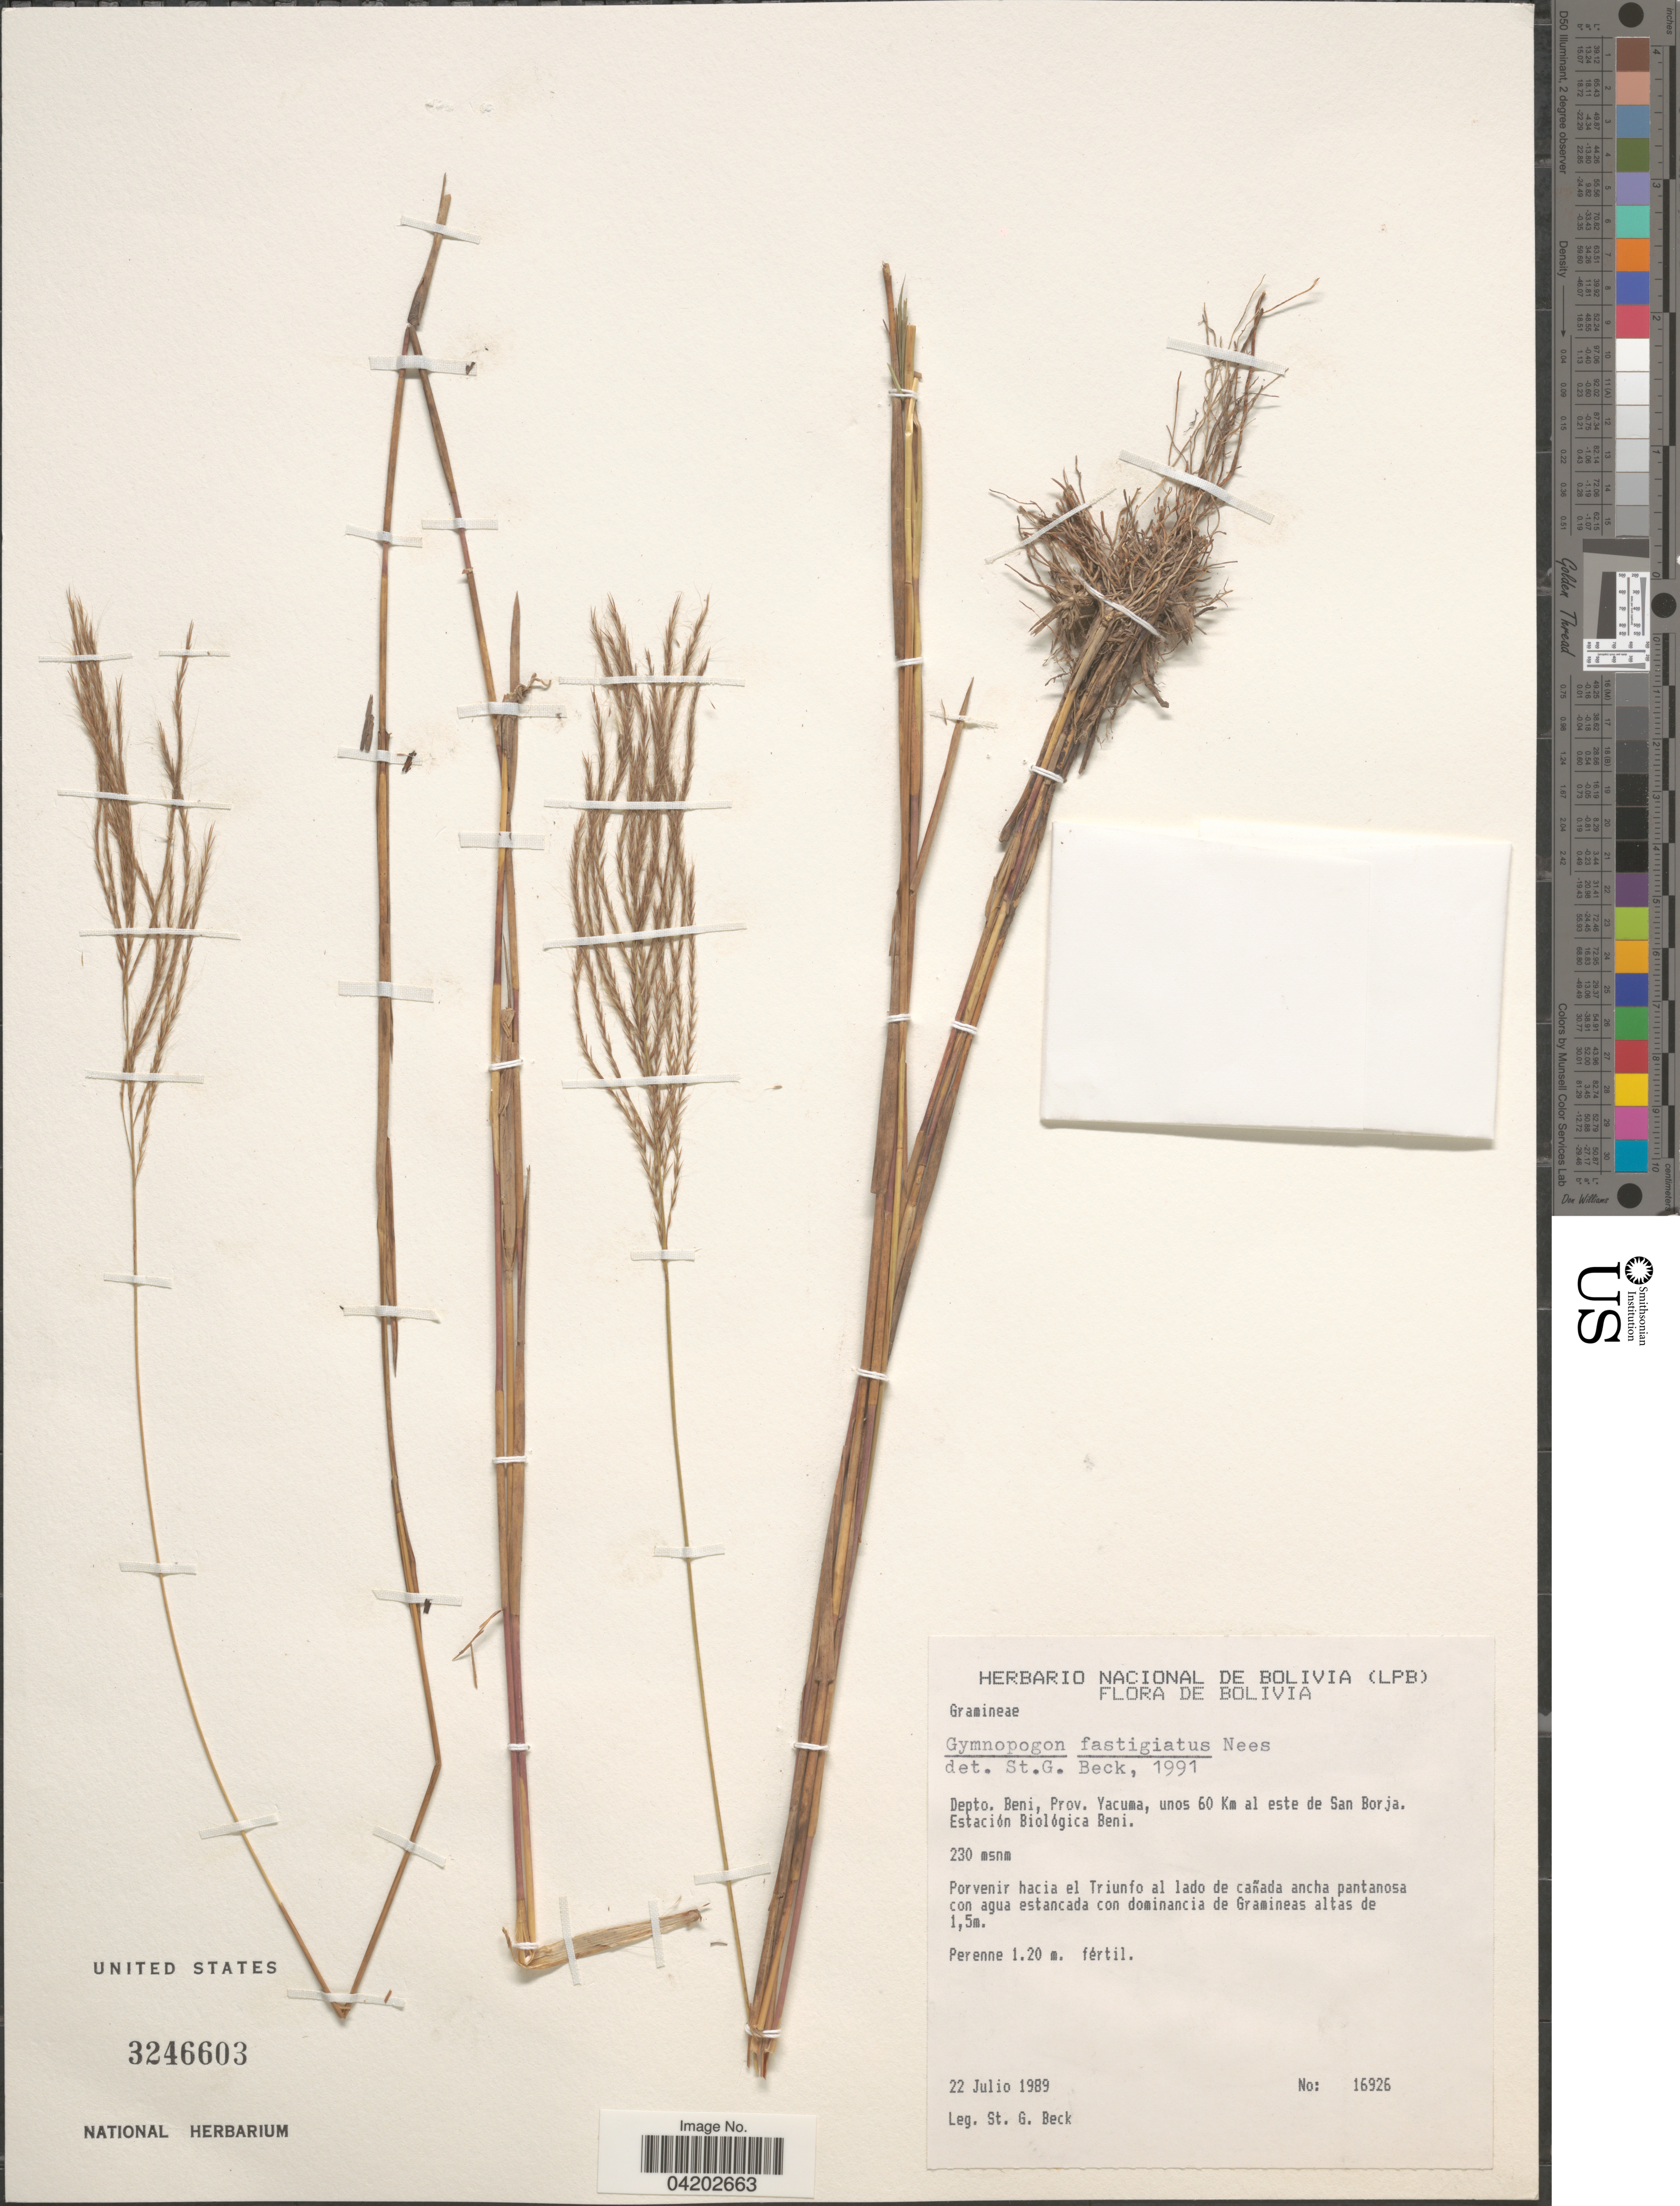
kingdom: Plantae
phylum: Tracheophyta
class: Liliopsida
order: Poales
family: Poaceae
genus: Gymnopogon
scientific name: Gymnopogon fastigiatus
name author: Nees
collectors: S. G. Beck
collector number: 16926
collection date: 1989-07-22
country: Bolivia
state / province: Beni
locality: Depto. Beni, Prov. Yacuma, unos 60 Km al este de San Borja. Estación Biológica Beni.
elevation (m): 230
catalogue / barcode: US 3246603